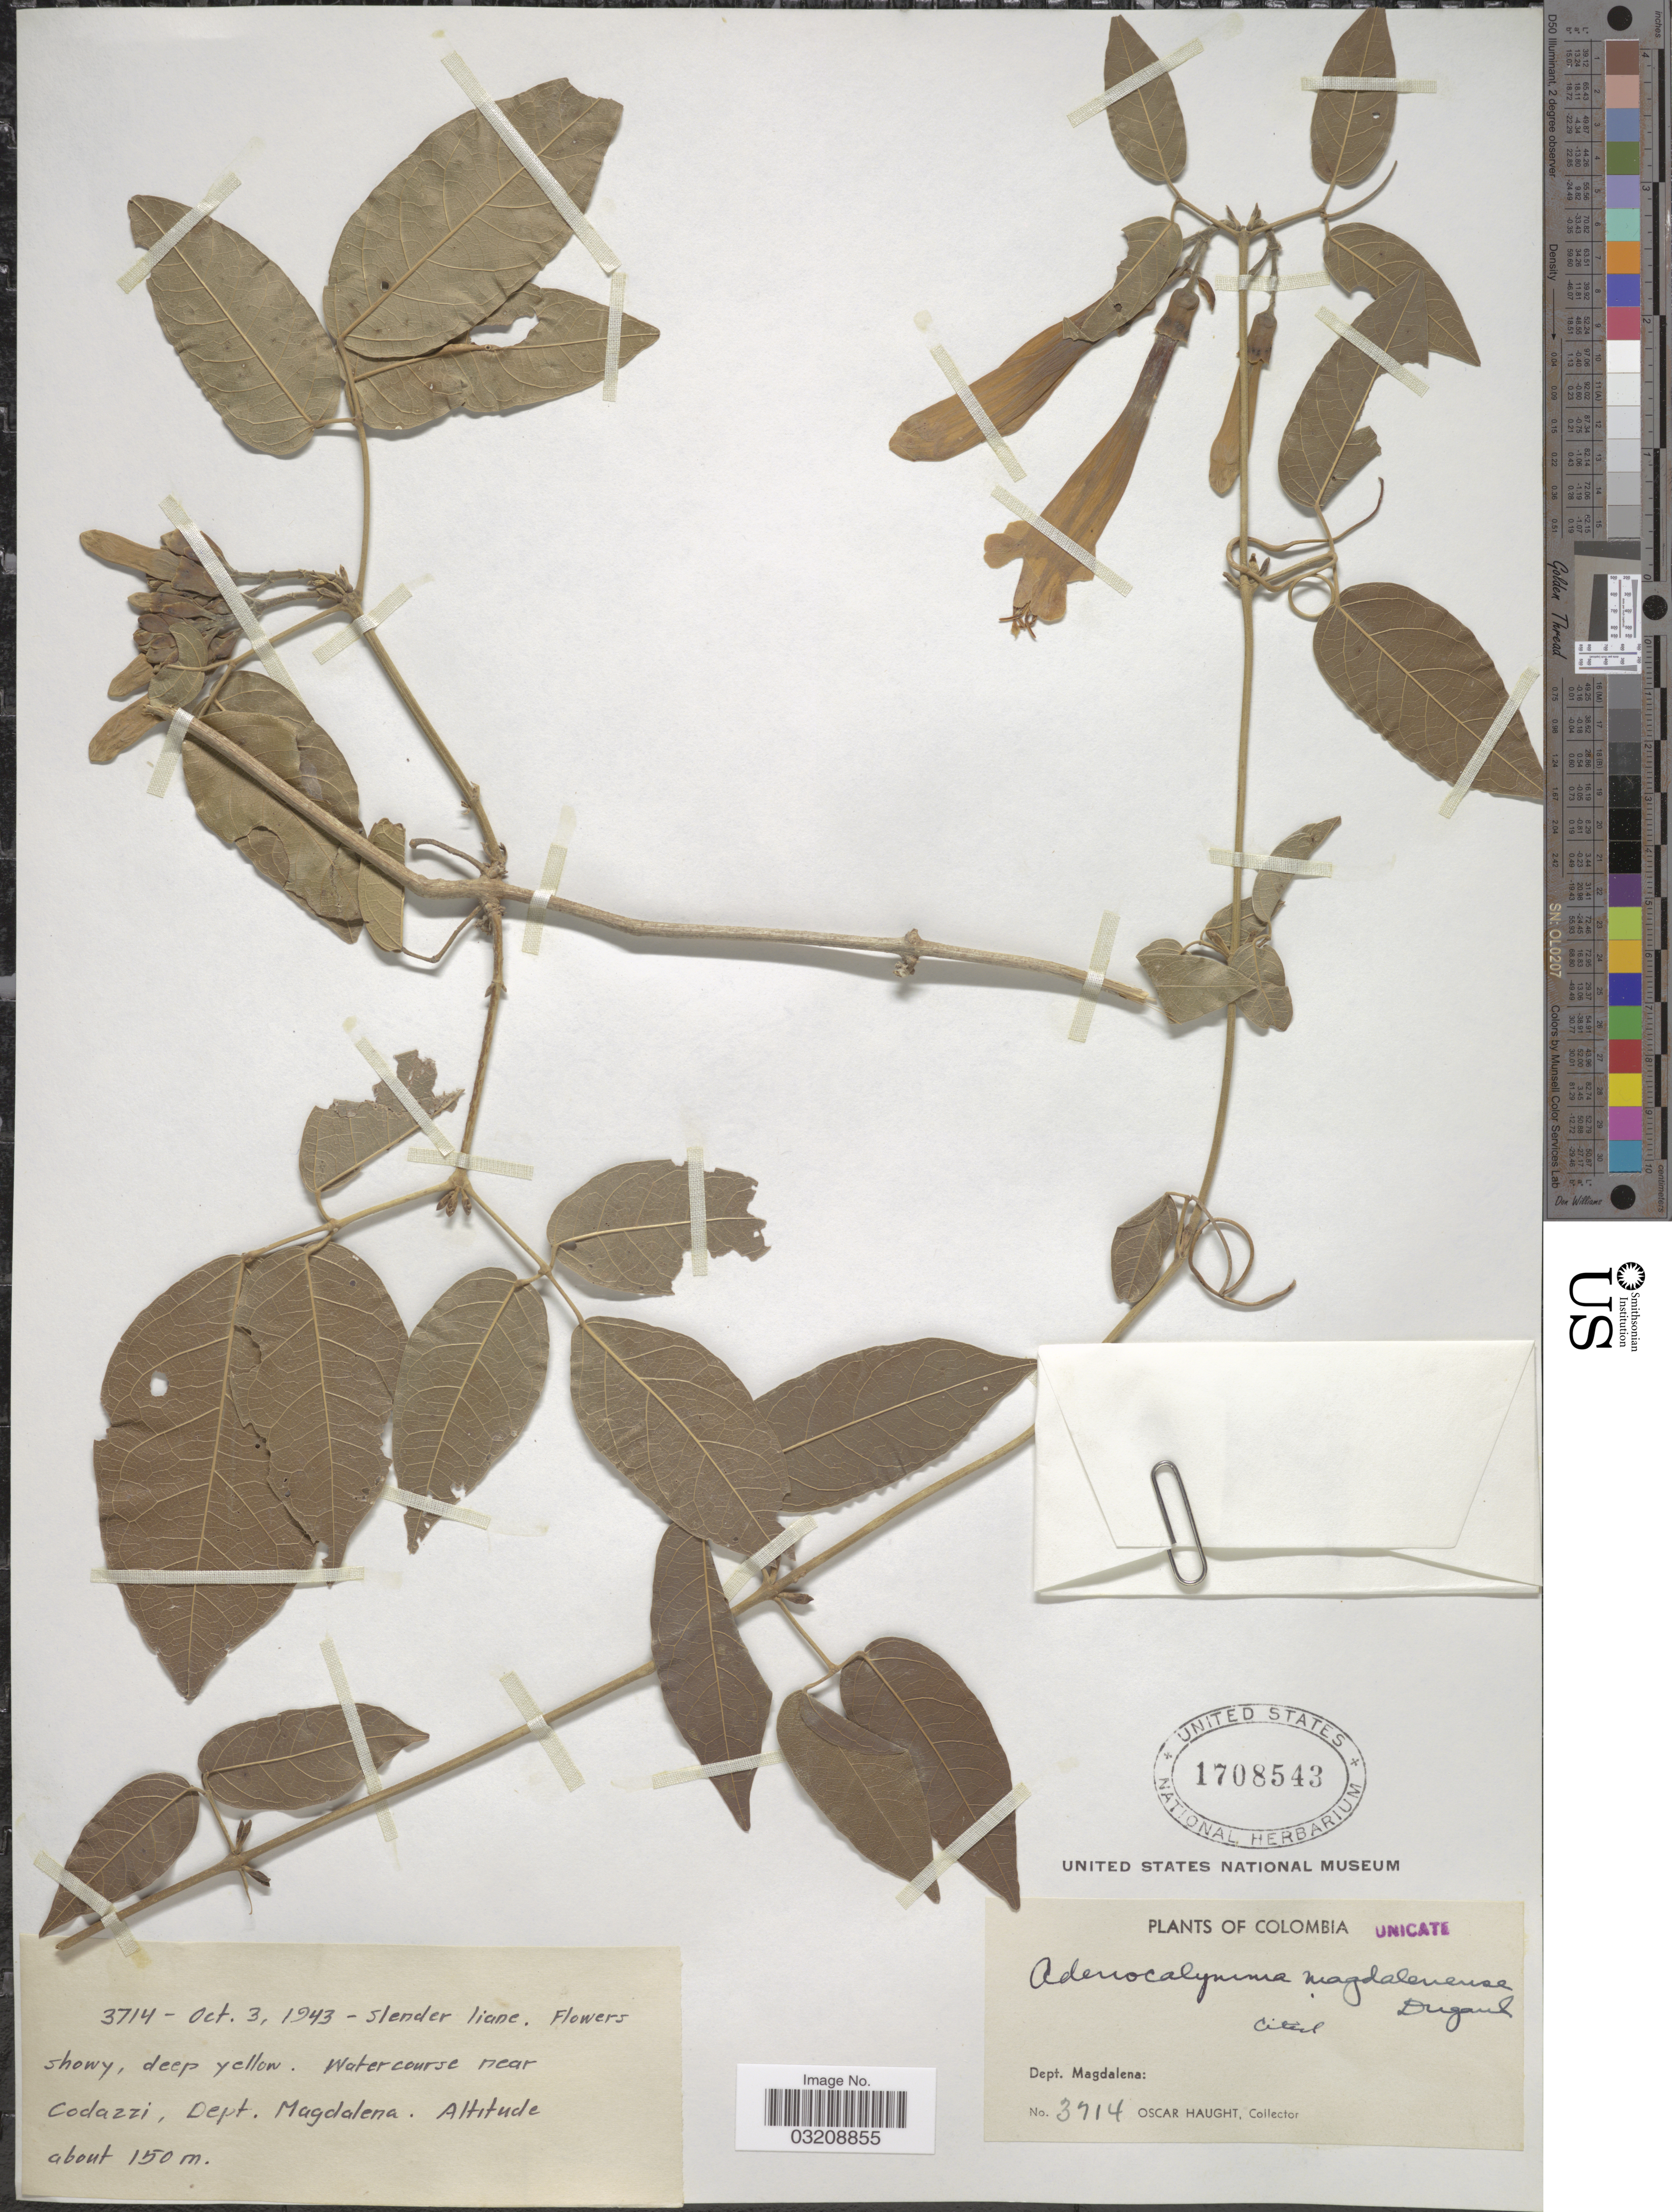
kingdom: Plantae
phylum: Tracheophyta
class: Magnoliopsida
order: Lamiales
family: Bignoniaceae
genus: Adenocalymma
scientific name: Adenocalymma magdalenense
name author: Dugand G.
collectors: O. L. Haught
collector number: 3714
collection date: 1943-10-03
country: Colombia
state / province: Magdalena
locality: Watercourse near Codazzi, Dept. Magdalena.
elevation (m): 150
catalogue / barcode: US 1708543